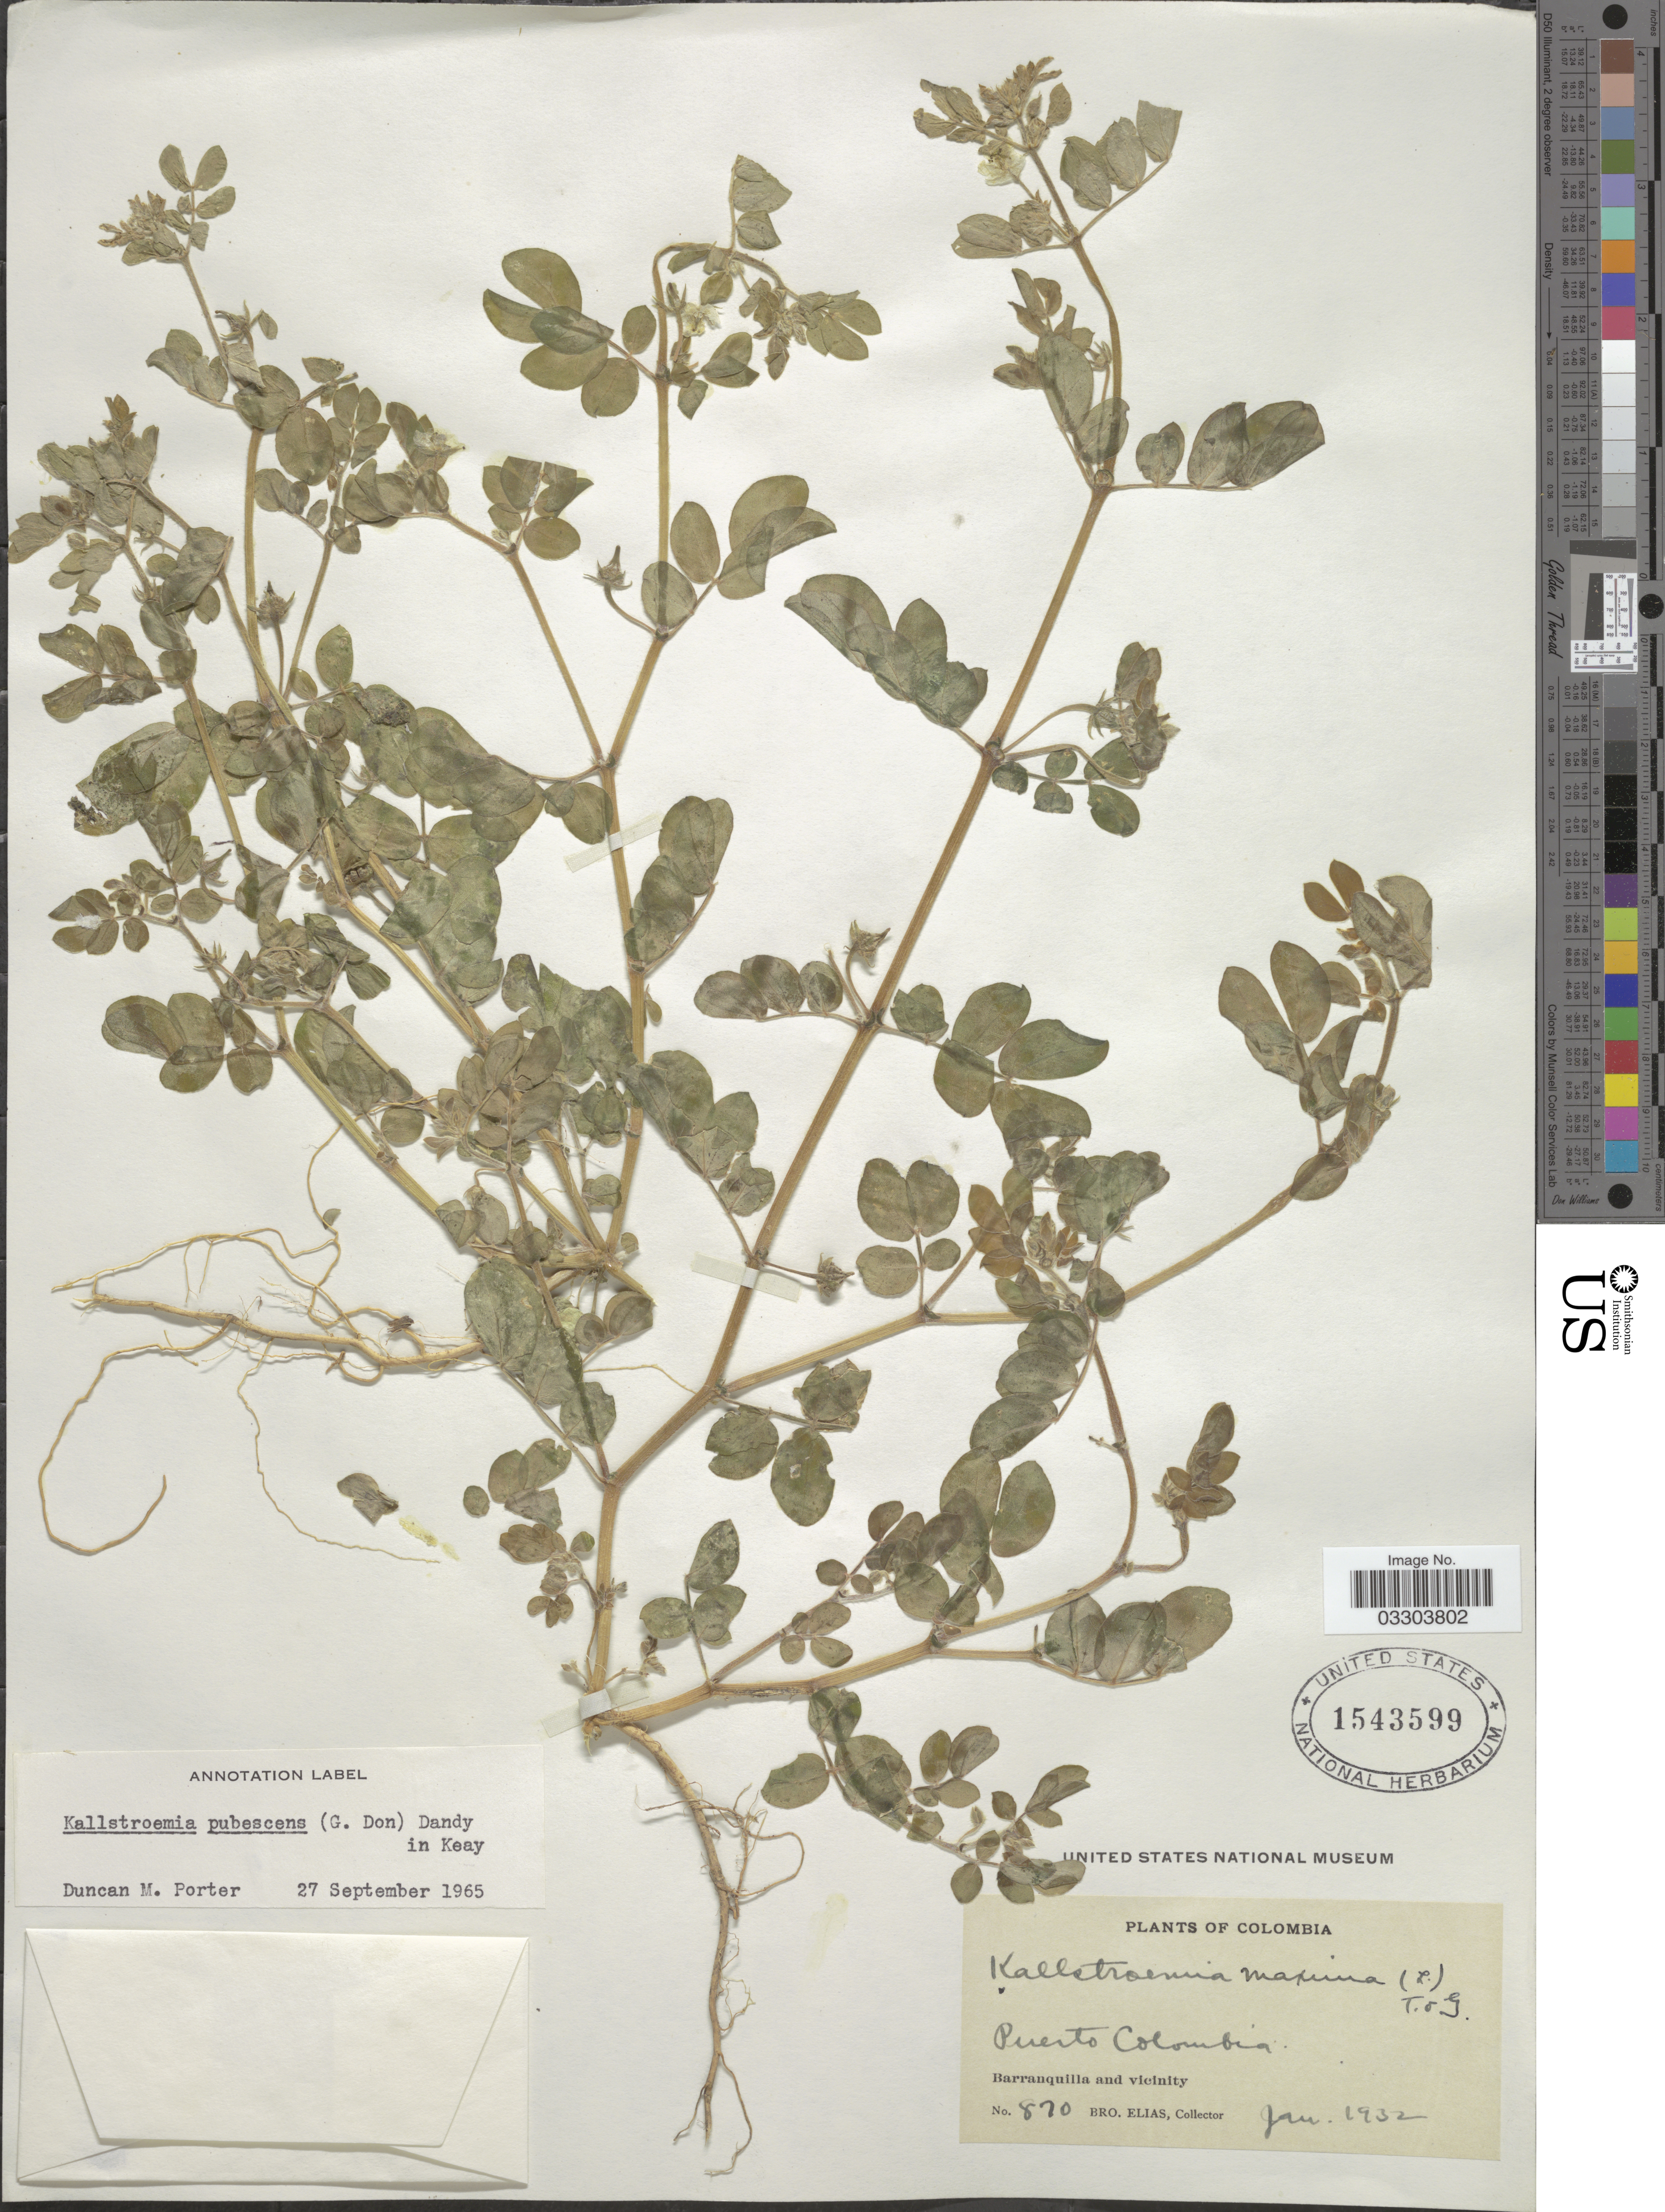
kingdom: Plantae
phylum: Tracheophyta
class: Magnoliopsida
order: Zygophyllales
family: Zygophyllaceae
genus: Kallstroemia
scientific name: Kallstroemia pubescens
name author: (G. Don) Dandy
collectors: Bro. Elias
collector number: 870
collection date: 1932-01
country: Colombia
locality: Puerto Colombia. Barranquilla and vicinity.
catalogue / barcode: US 1543599